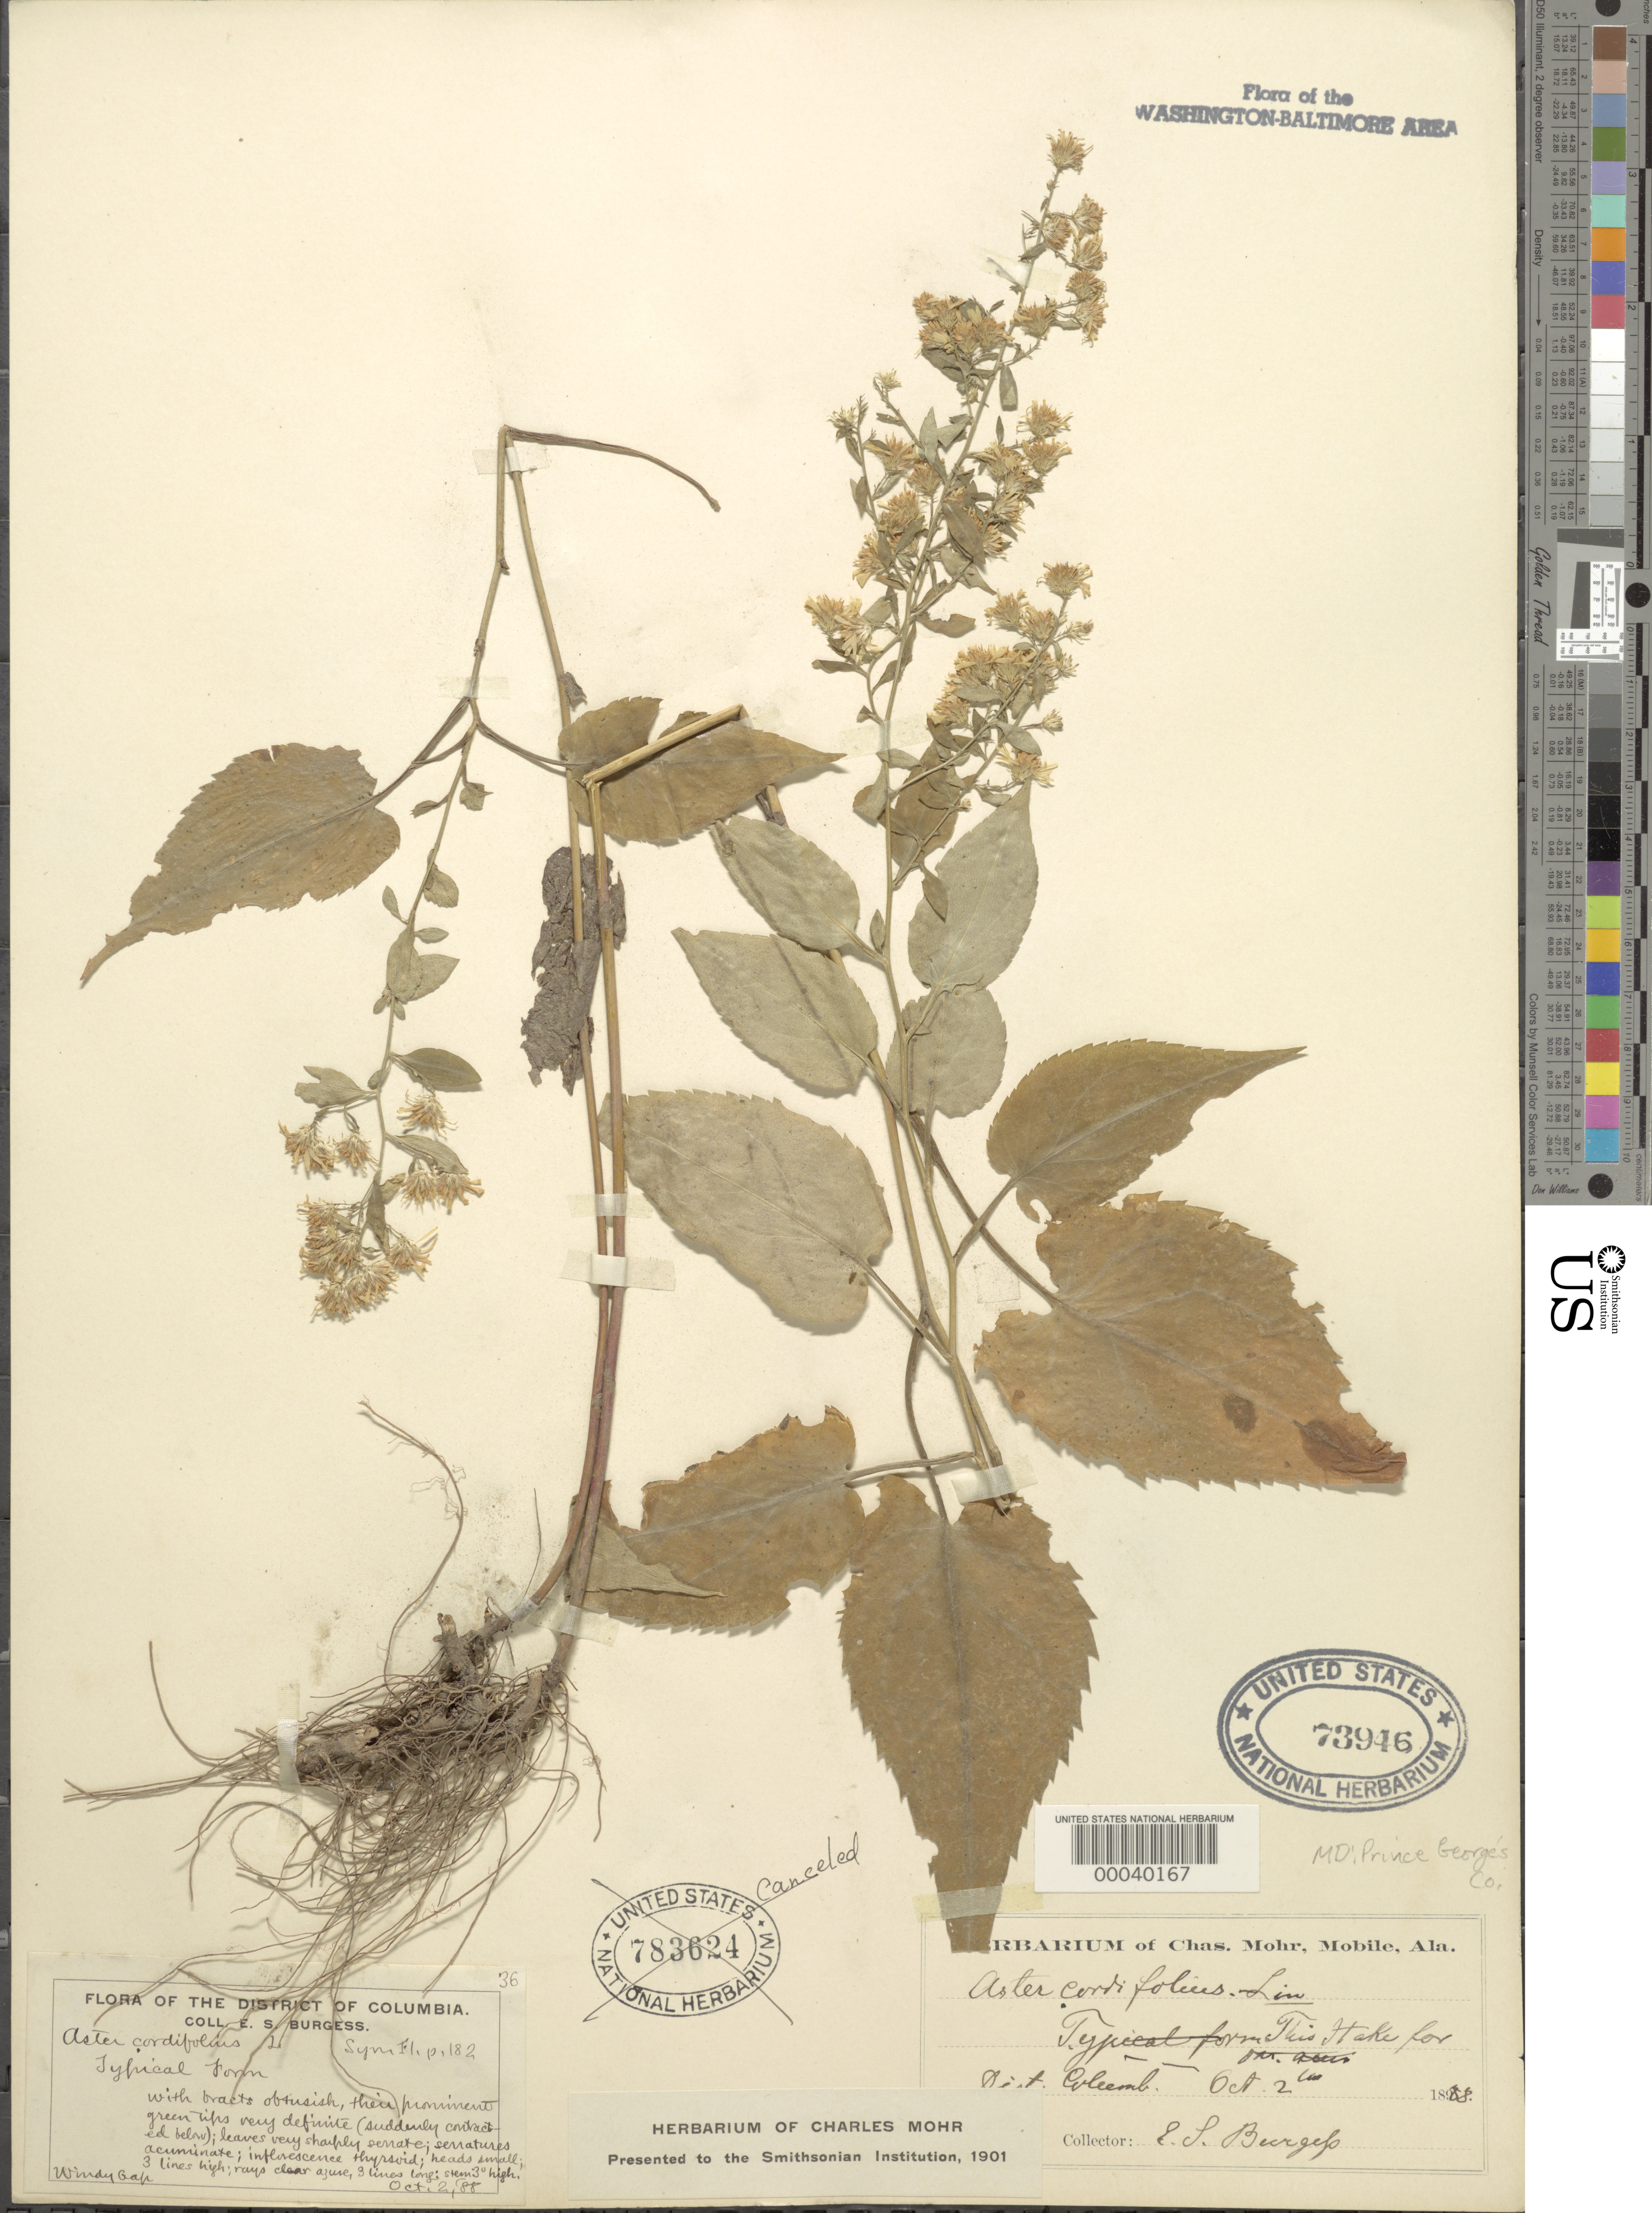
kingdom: Plantae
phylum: Tracheophyta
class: Magnoliopsida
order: Asterales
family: Asteraceae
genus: Symphyotrichum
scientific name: Symphyotrichum cordifolium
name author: (L.) G.L. Nesom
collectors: E. Burgess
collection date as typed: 02 Oct 1888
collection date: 1888-10-02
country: United States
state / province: District of Columbia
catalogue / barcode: US 73946